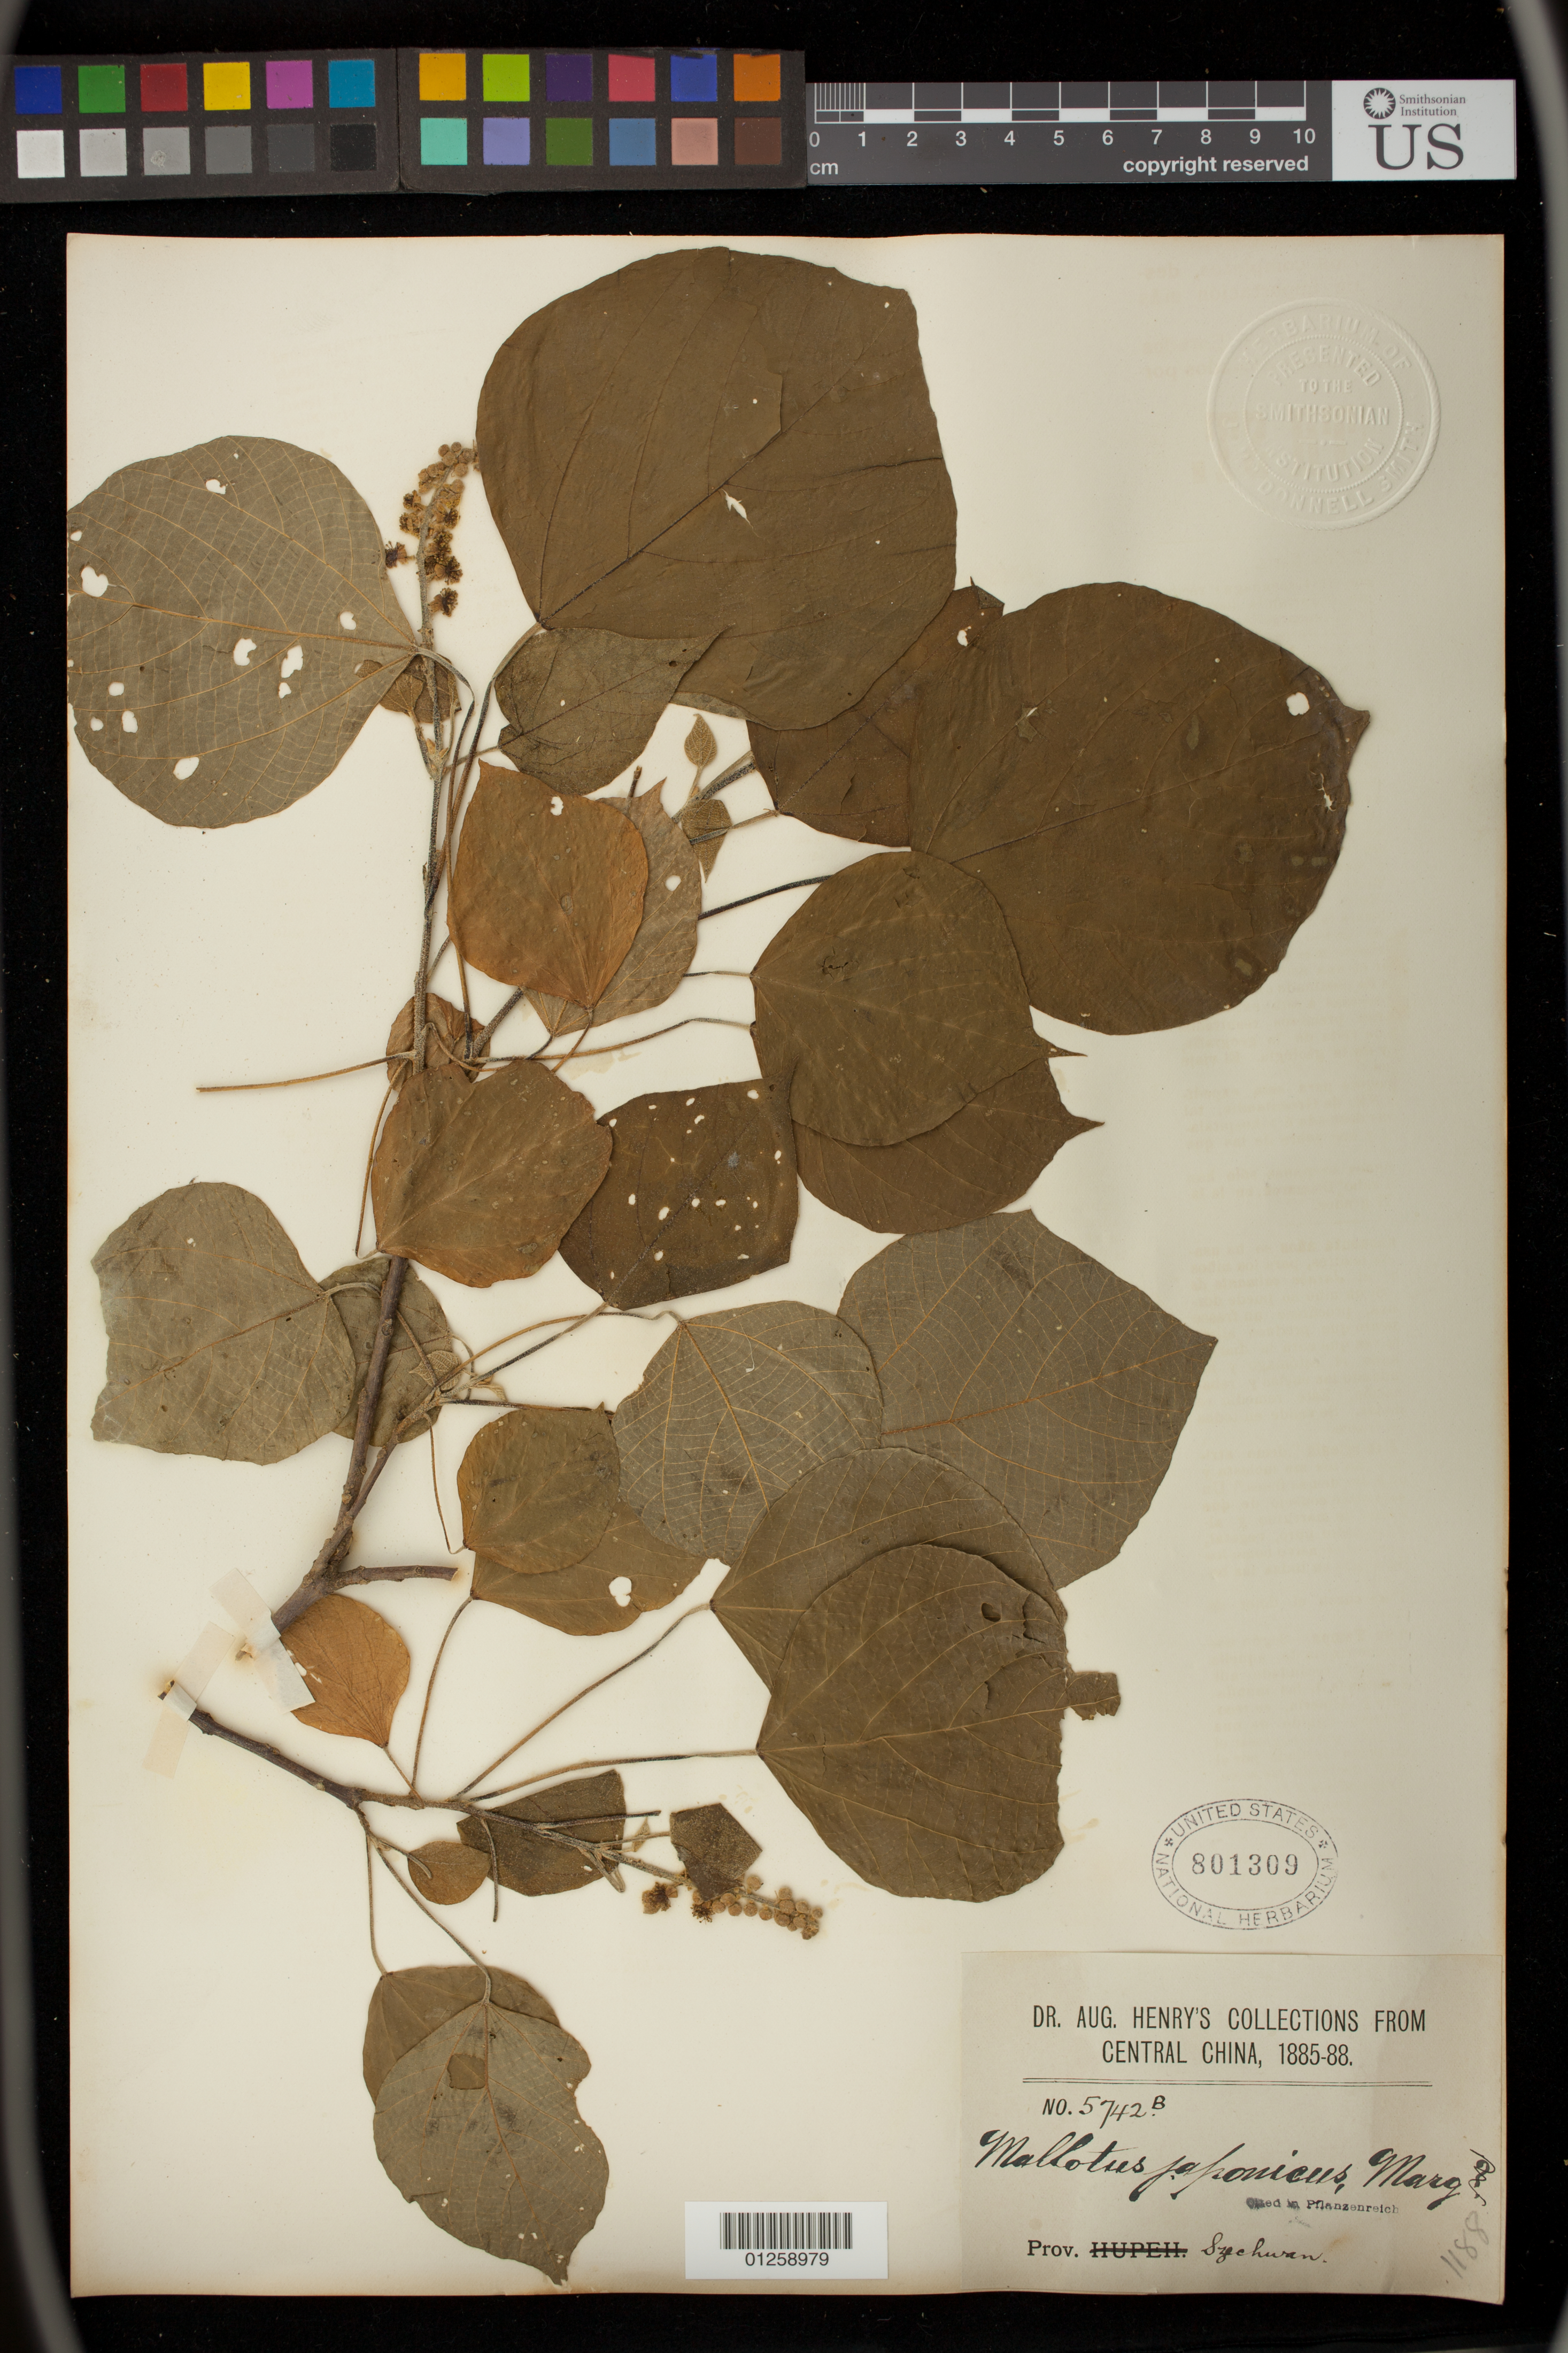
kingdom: Plantae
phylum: Tracheophyta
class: Magnoliopsida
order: Malpighiales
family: Euphorbiaceae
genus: Mallotus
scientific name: Mallotus japonicus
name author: (Spreng.) Müll. Arg.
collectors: A. Henry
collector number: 5742 B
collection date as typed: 1885 to -- --- 1888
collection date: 1885/1888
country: China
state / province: Sichuan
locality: Szechwan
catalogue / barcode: US 801309